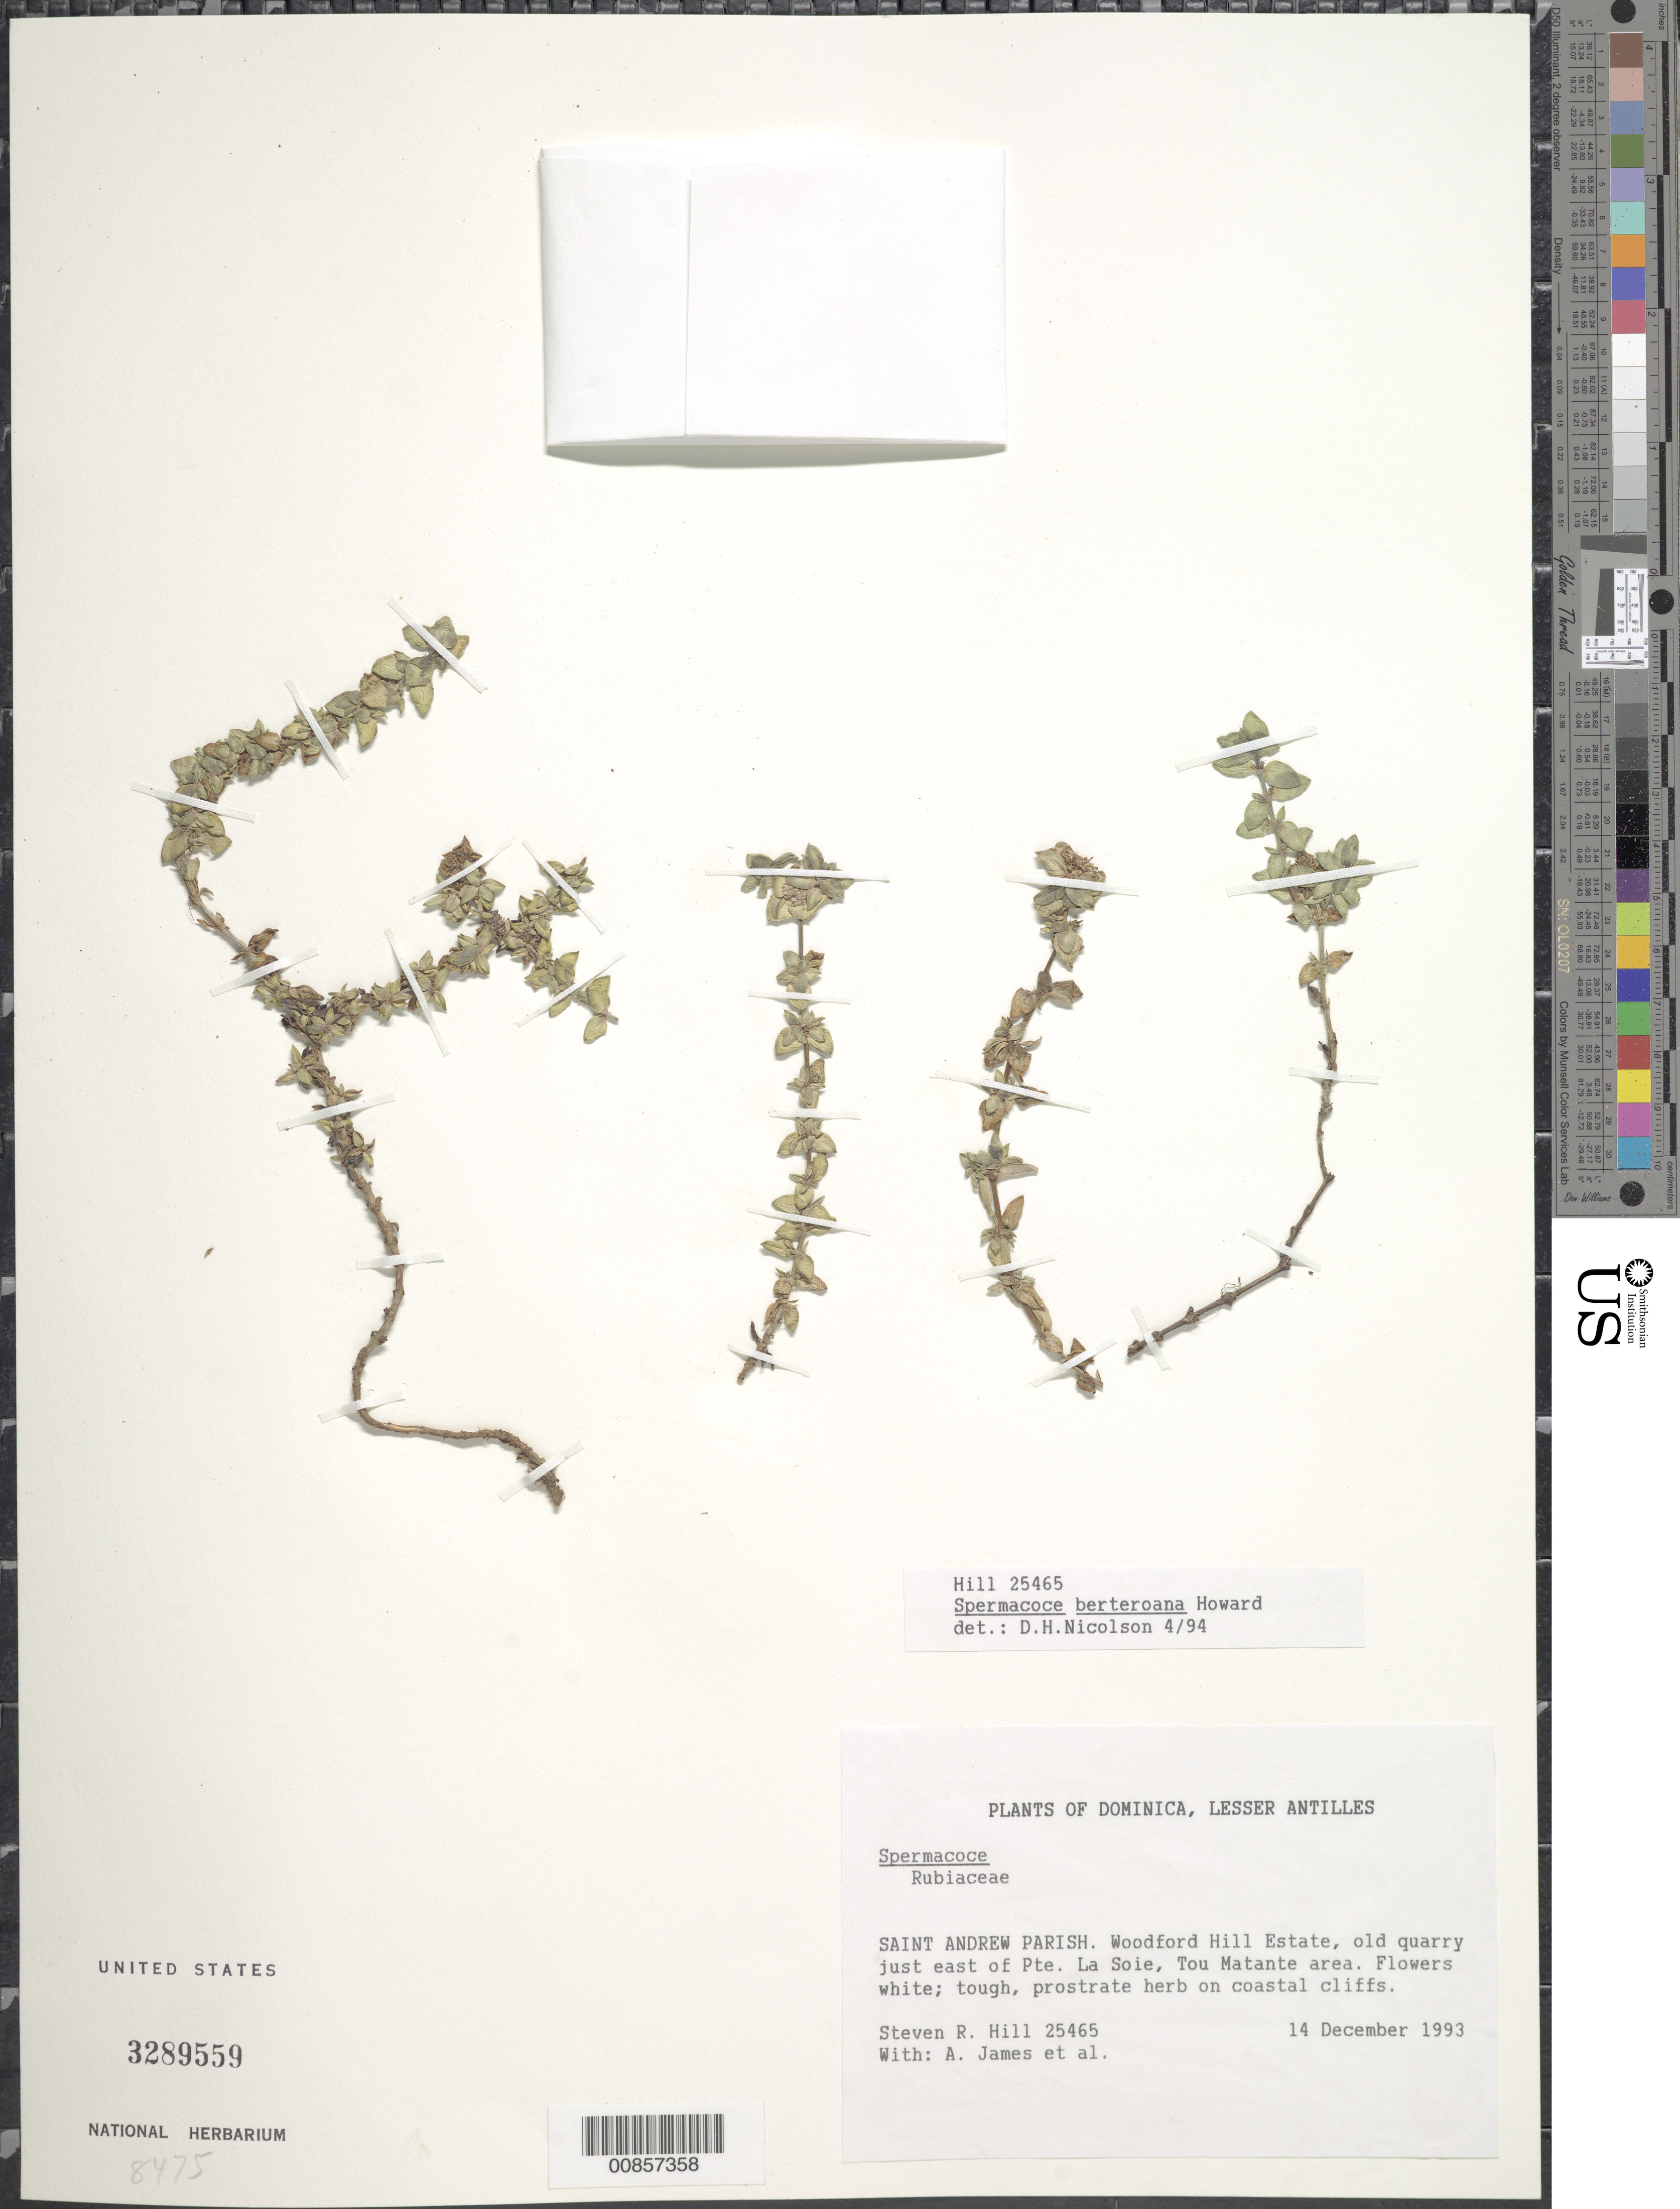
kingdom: Plantae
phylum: Tracheophyta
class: Magnoliopsida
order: Gentianales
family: Rubiaceae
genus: Spermacoce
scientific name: Spermacoce latifolia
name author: Aubl.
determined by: Nicolson, Dan H.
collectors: S. R. Hill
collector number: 25465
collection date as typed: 14 Dec 19--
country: Dominica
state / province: St. Andrew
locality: Woodford Hill Estate, old quarry just east of Pte. La Soie, Tou Matane area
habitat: On coastal cliffs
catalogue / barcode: US 3289559